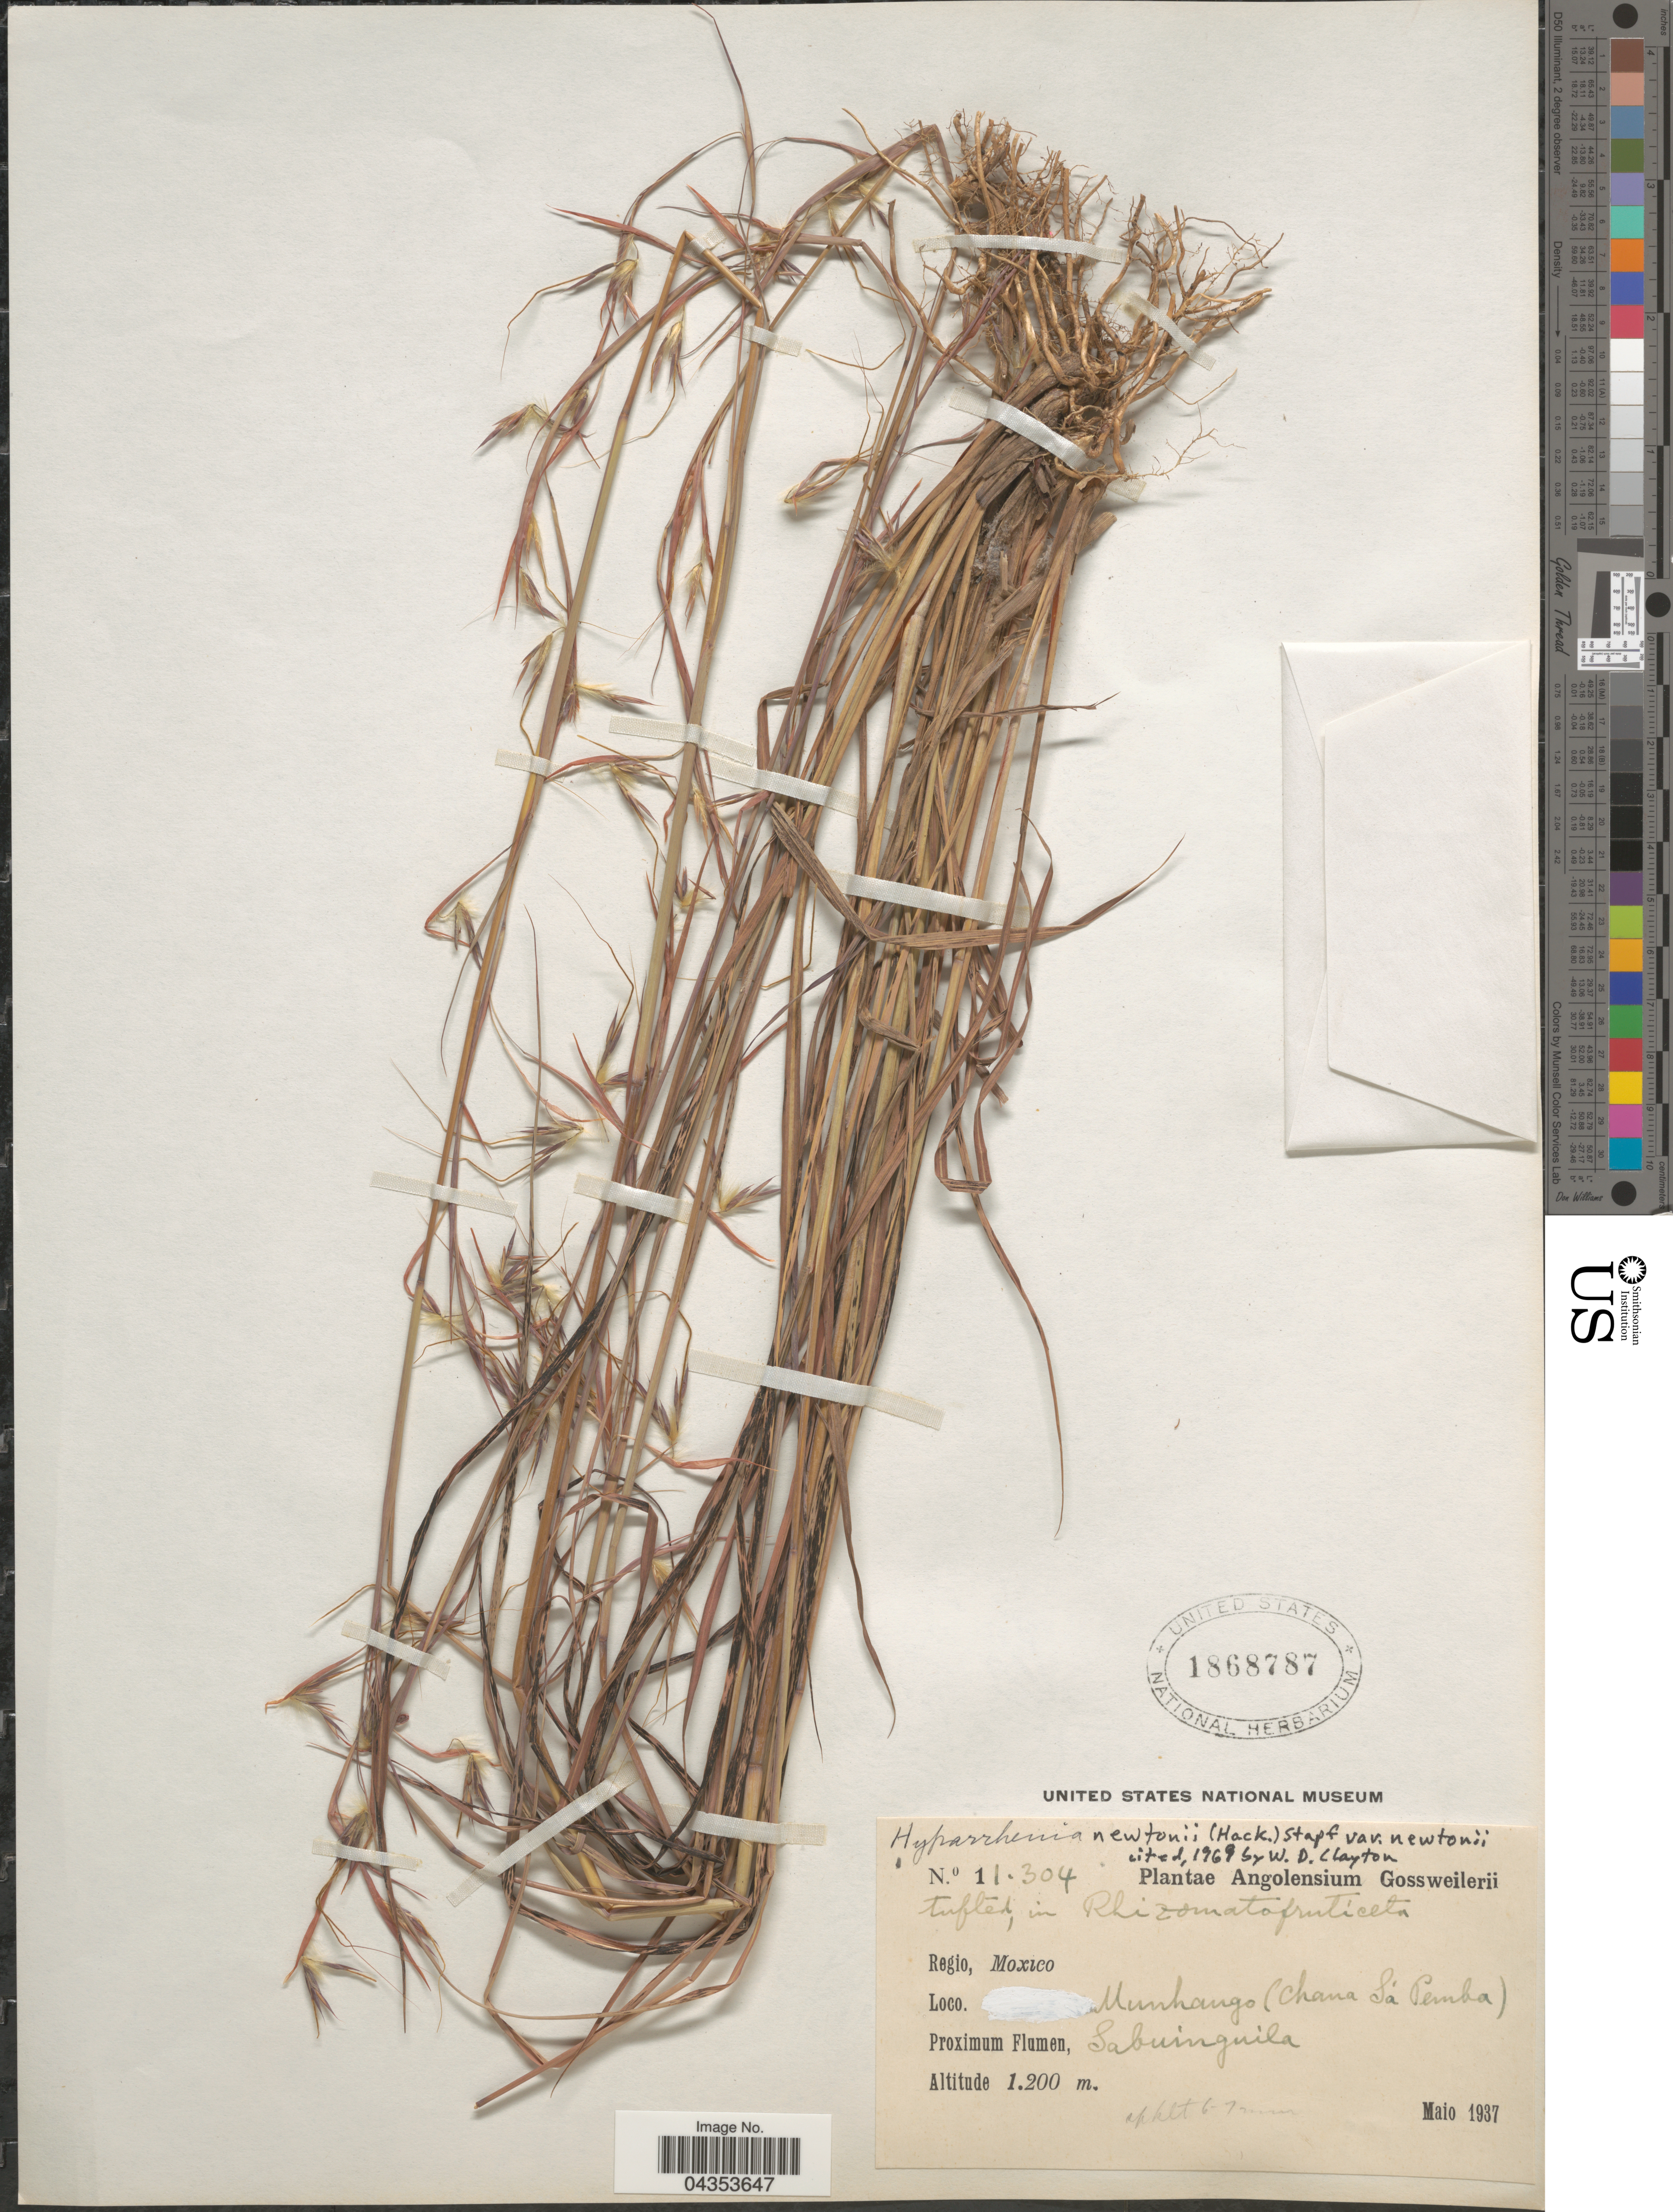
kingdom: Plantae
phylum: Tracheophyta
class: Liliopsida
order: Poales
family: Poaceae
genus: Hyparrhenia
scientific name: Hyparrhenia newtonii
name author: (Hack.) Staf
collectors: -. Gossweiler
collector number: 11304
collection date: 1937-05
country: Tanzania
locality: Regio, Moxico. Mumhango (Chana Lá Pemba). Proximum Flumen, Sabuinguila.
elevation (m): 1200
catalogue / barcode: US 1868787